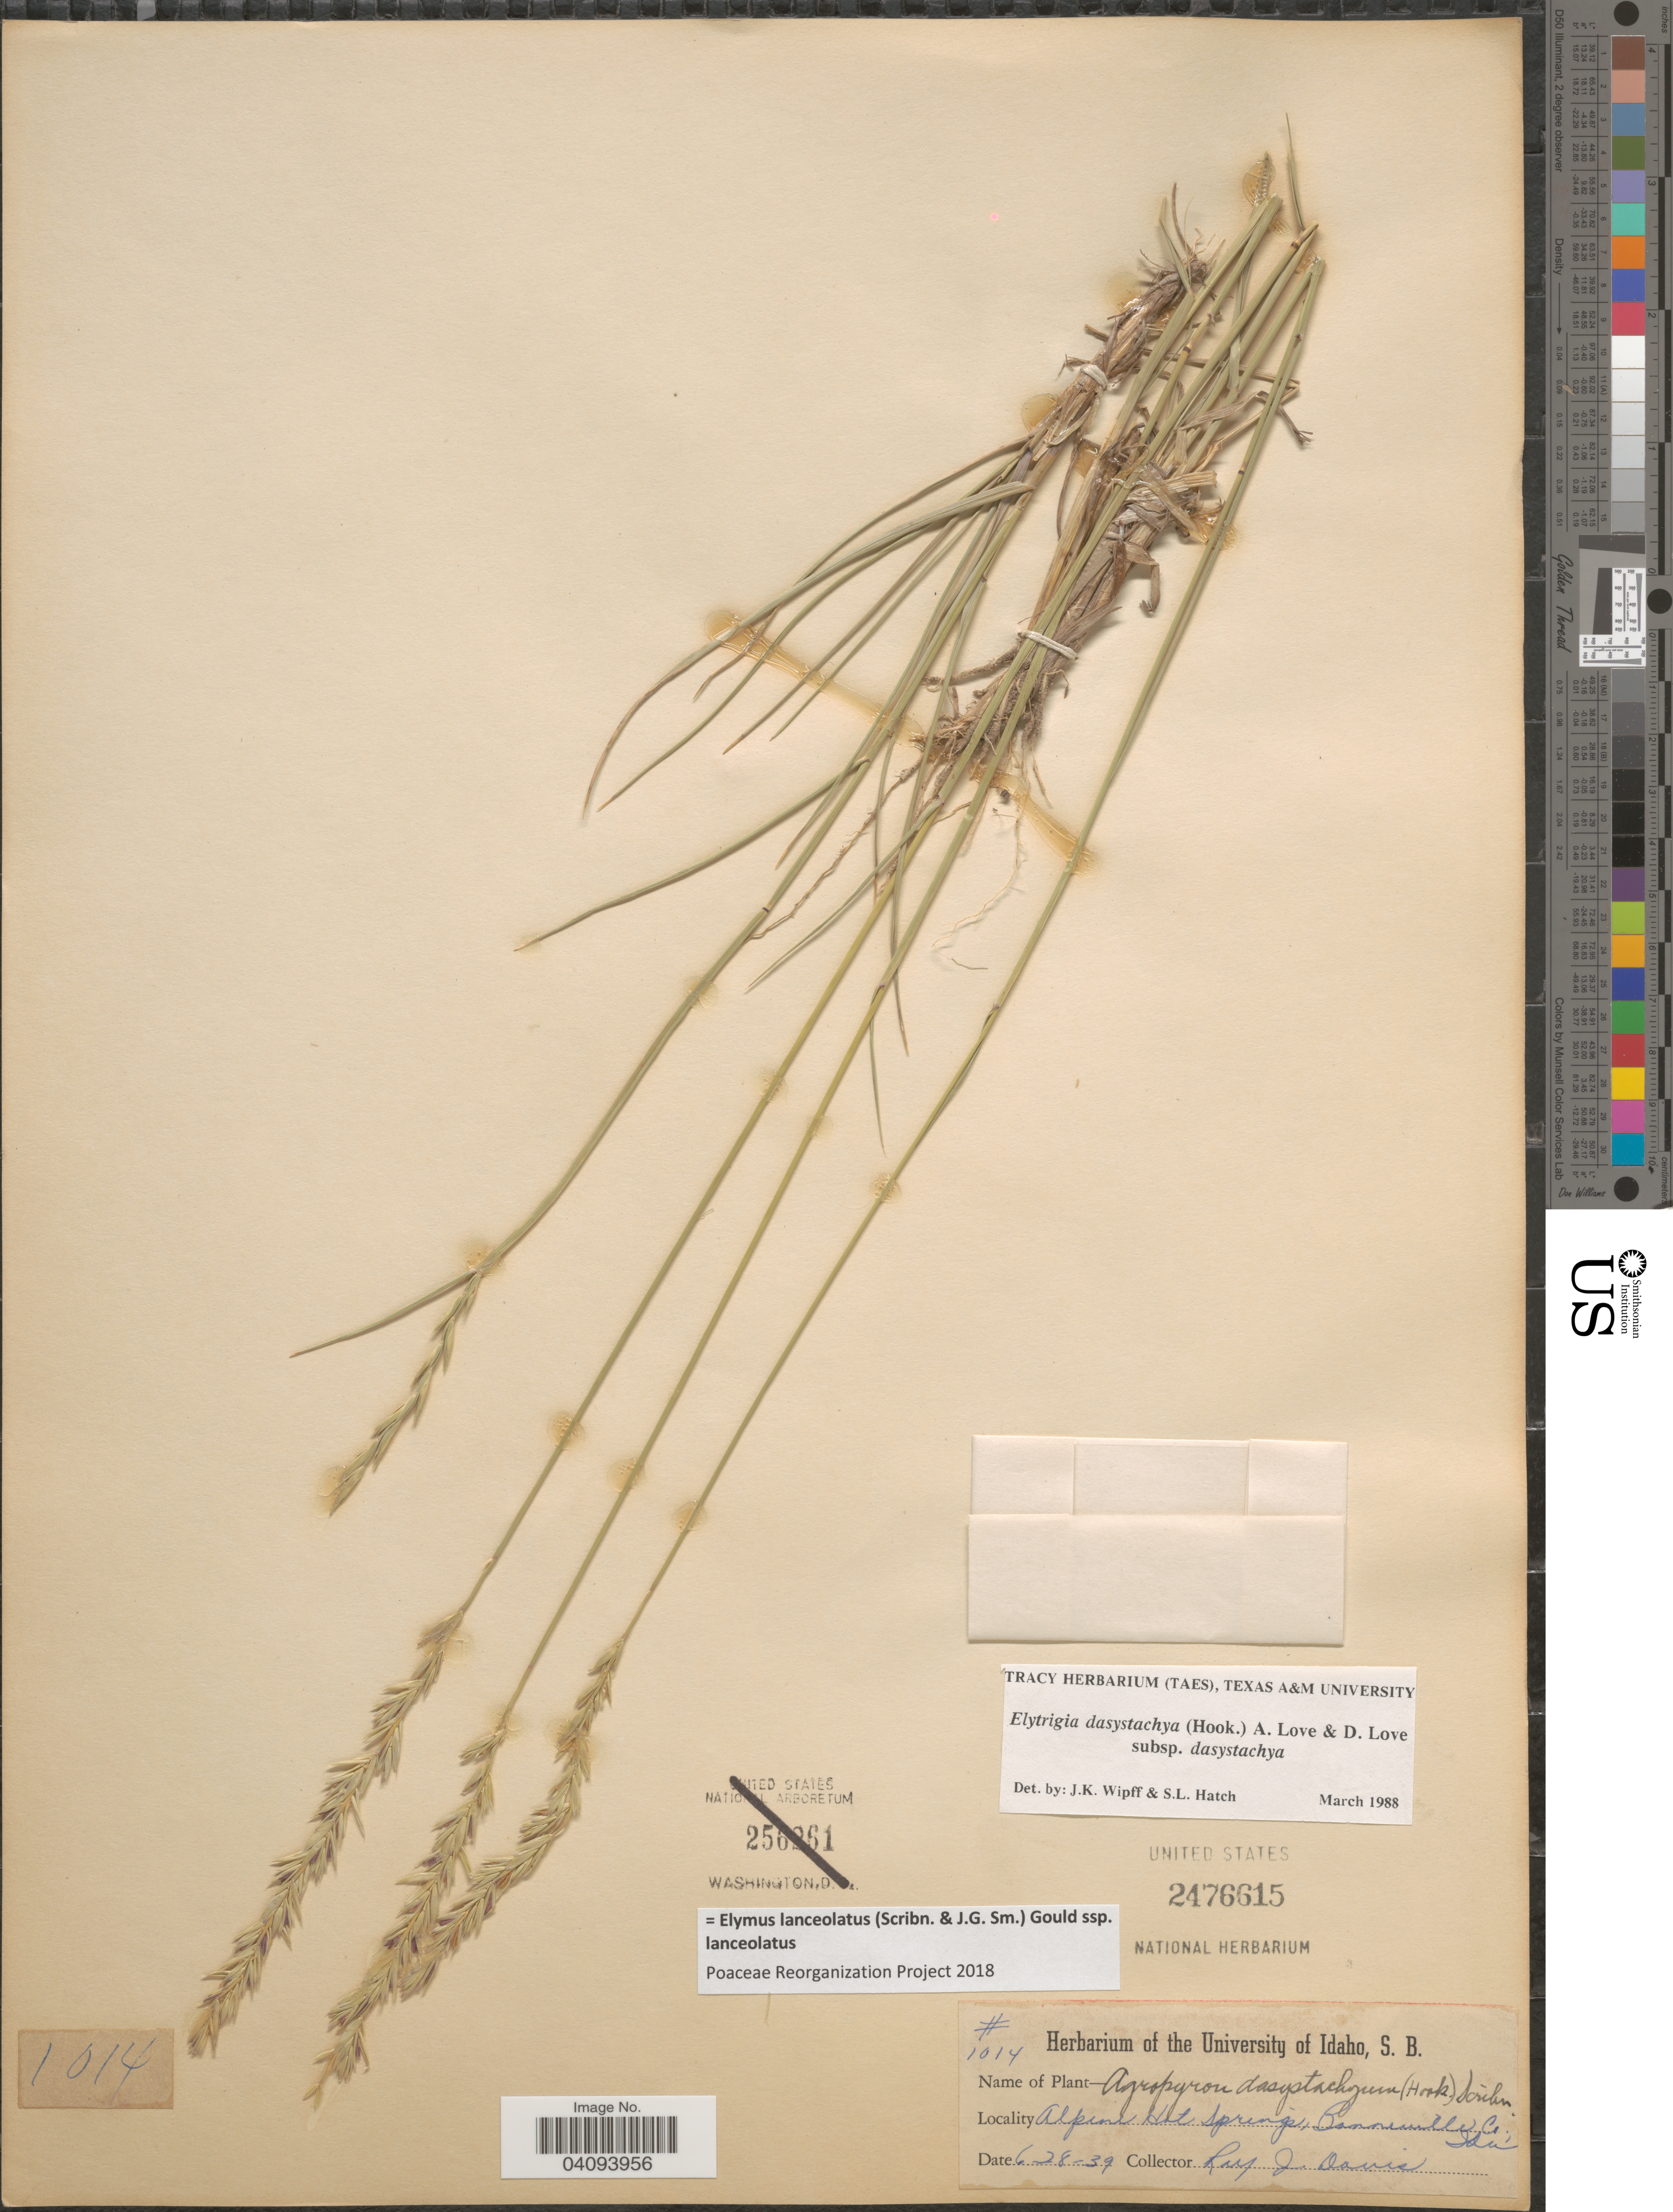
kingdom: Plantae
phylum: Tracheophyta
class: Liliopsida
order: Poales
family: Poaceae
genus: Elymus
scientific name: Elymus lanceolatus subsp. lanceolatus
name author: (Scribn. & J.G. Sm.) Gould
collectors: R. Davis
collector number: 1014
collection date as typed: Transcribed d/m/y: 28/6/39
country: United States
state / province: Idaho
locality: Alpine Hot Springs, Bonneville Co.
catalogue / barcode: US 2476615